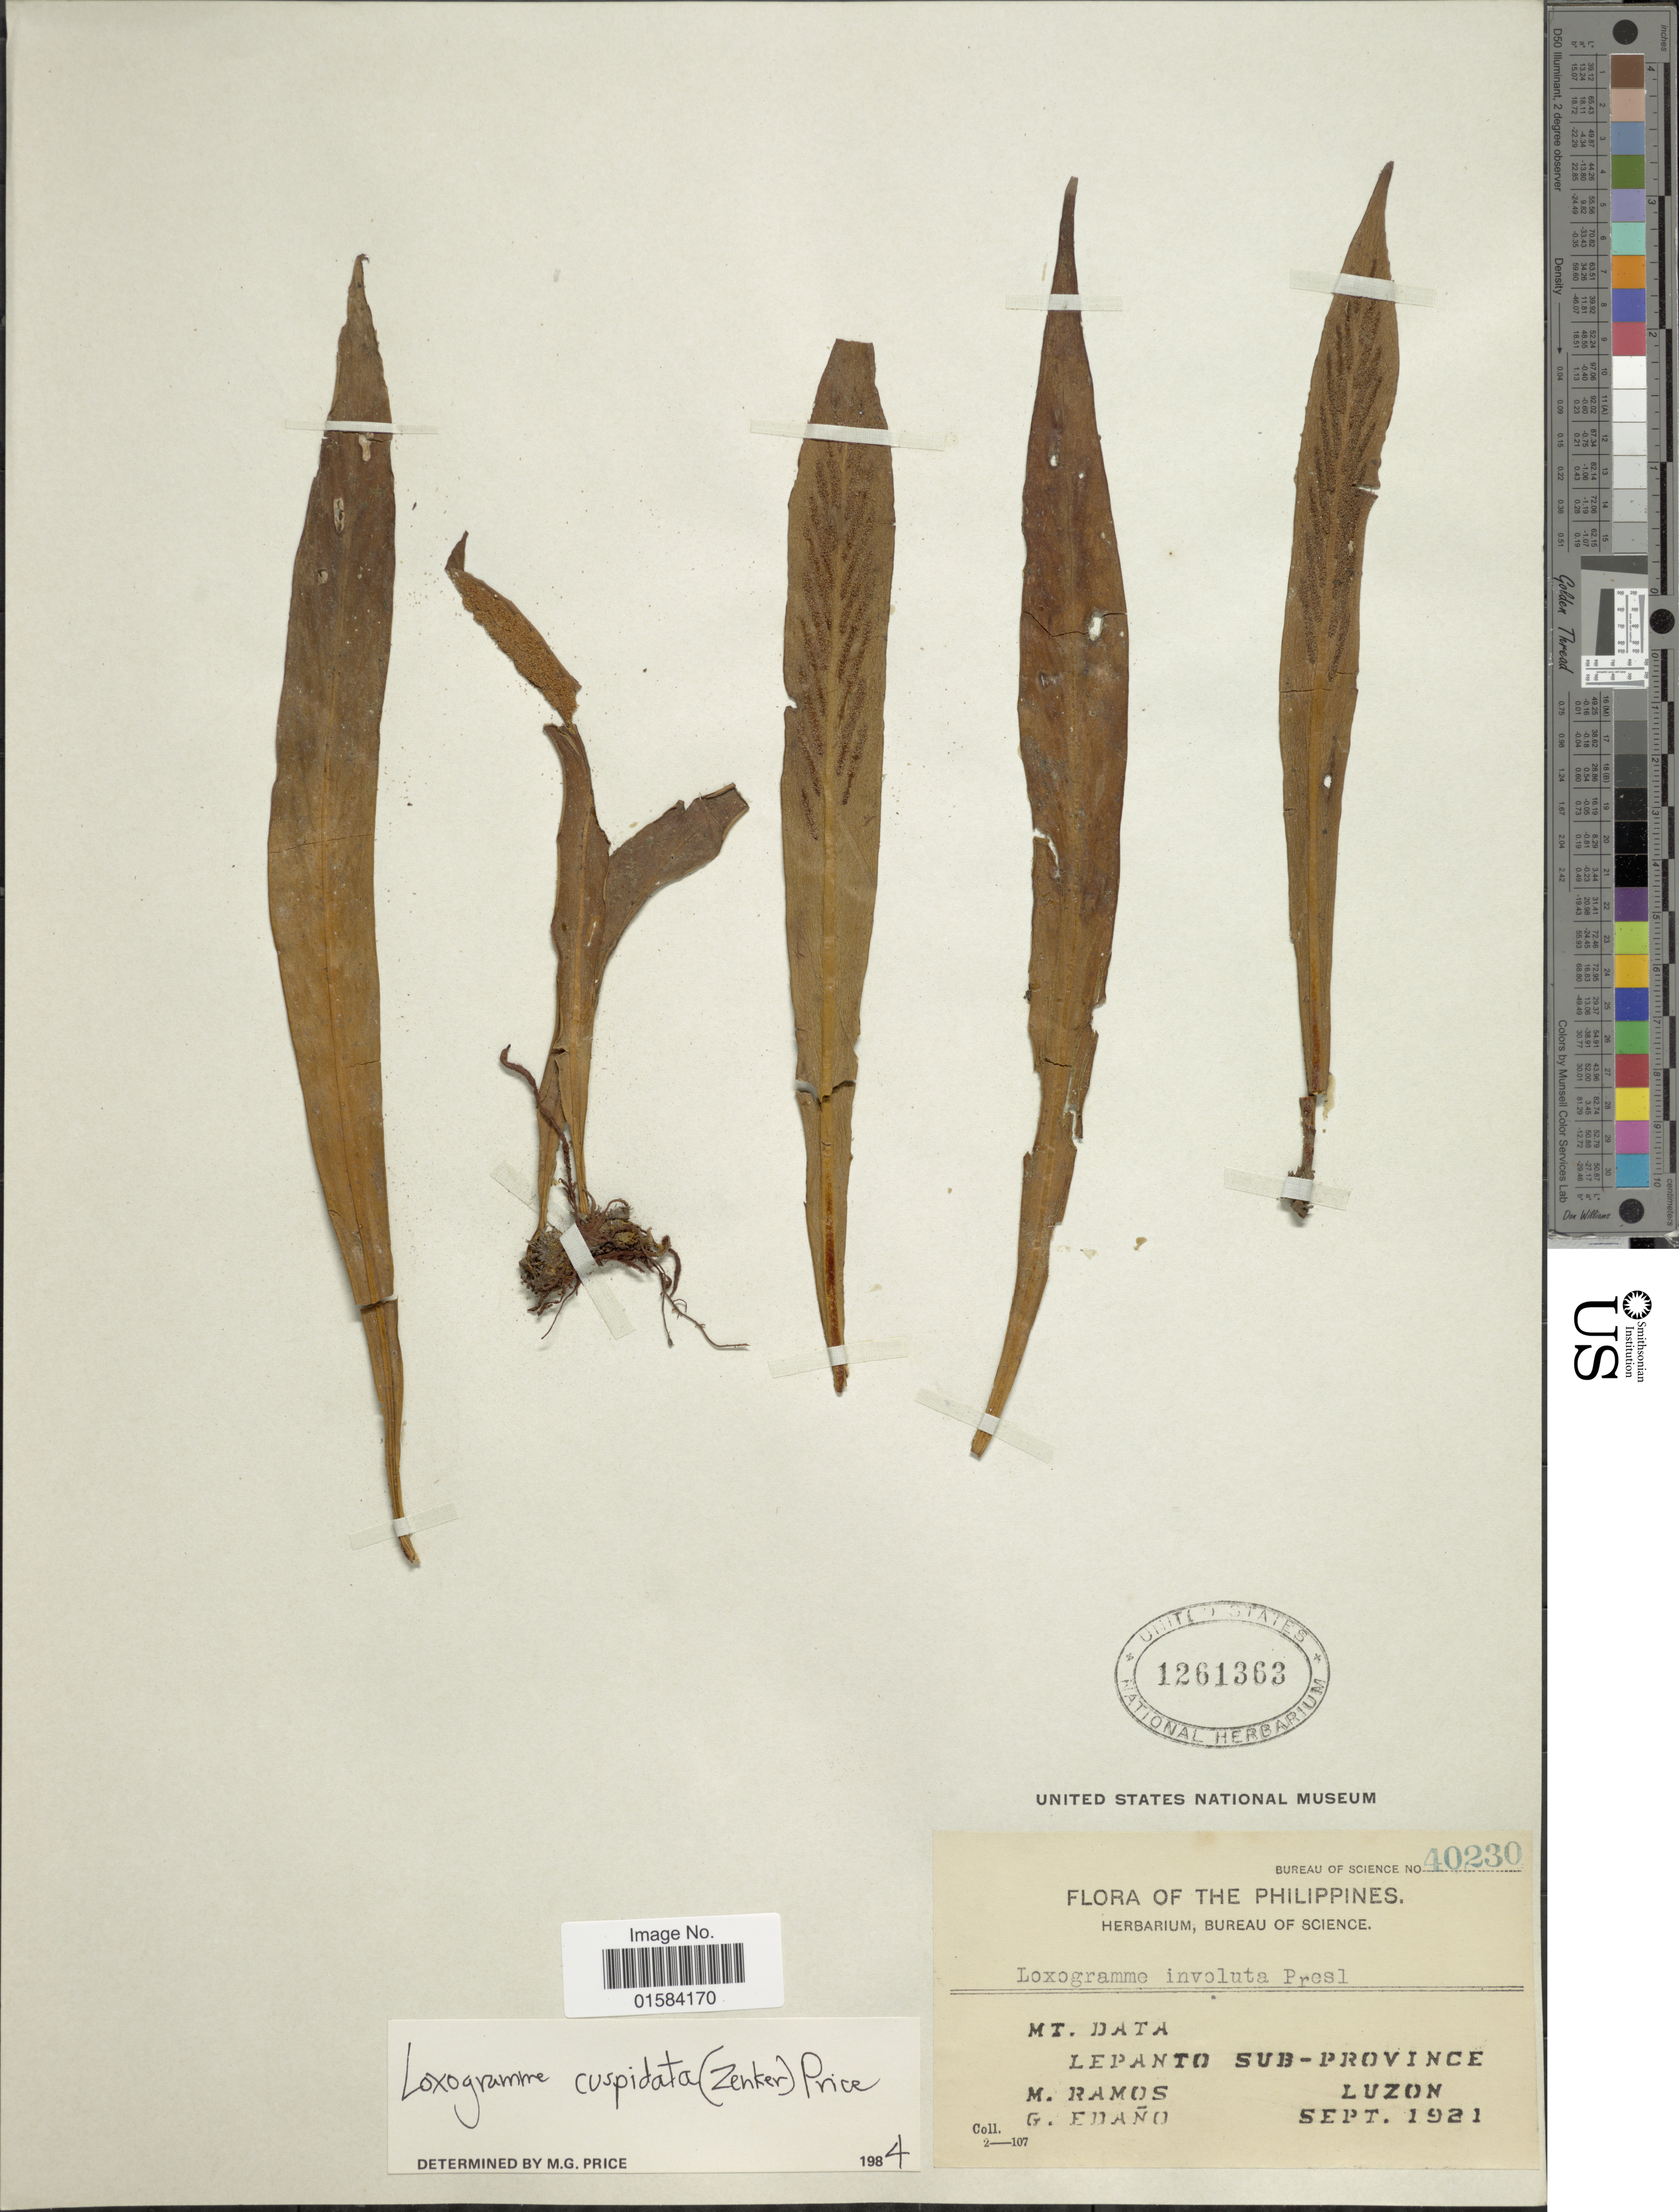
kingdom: Plantae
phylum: Tracheophyta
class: Polypodiopsida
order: Polypodiales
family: Polypodiaceae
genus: Loxogramme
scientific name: Loxogramme cuspidata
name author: (Zenker) M.G. Price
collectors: M. Ramos & G. Edaño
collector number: Bureau of Science 40230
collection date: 1921-09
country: Philippines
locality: Mt Data, lepanto Sub-province, Luzon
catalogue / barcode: US 1261363